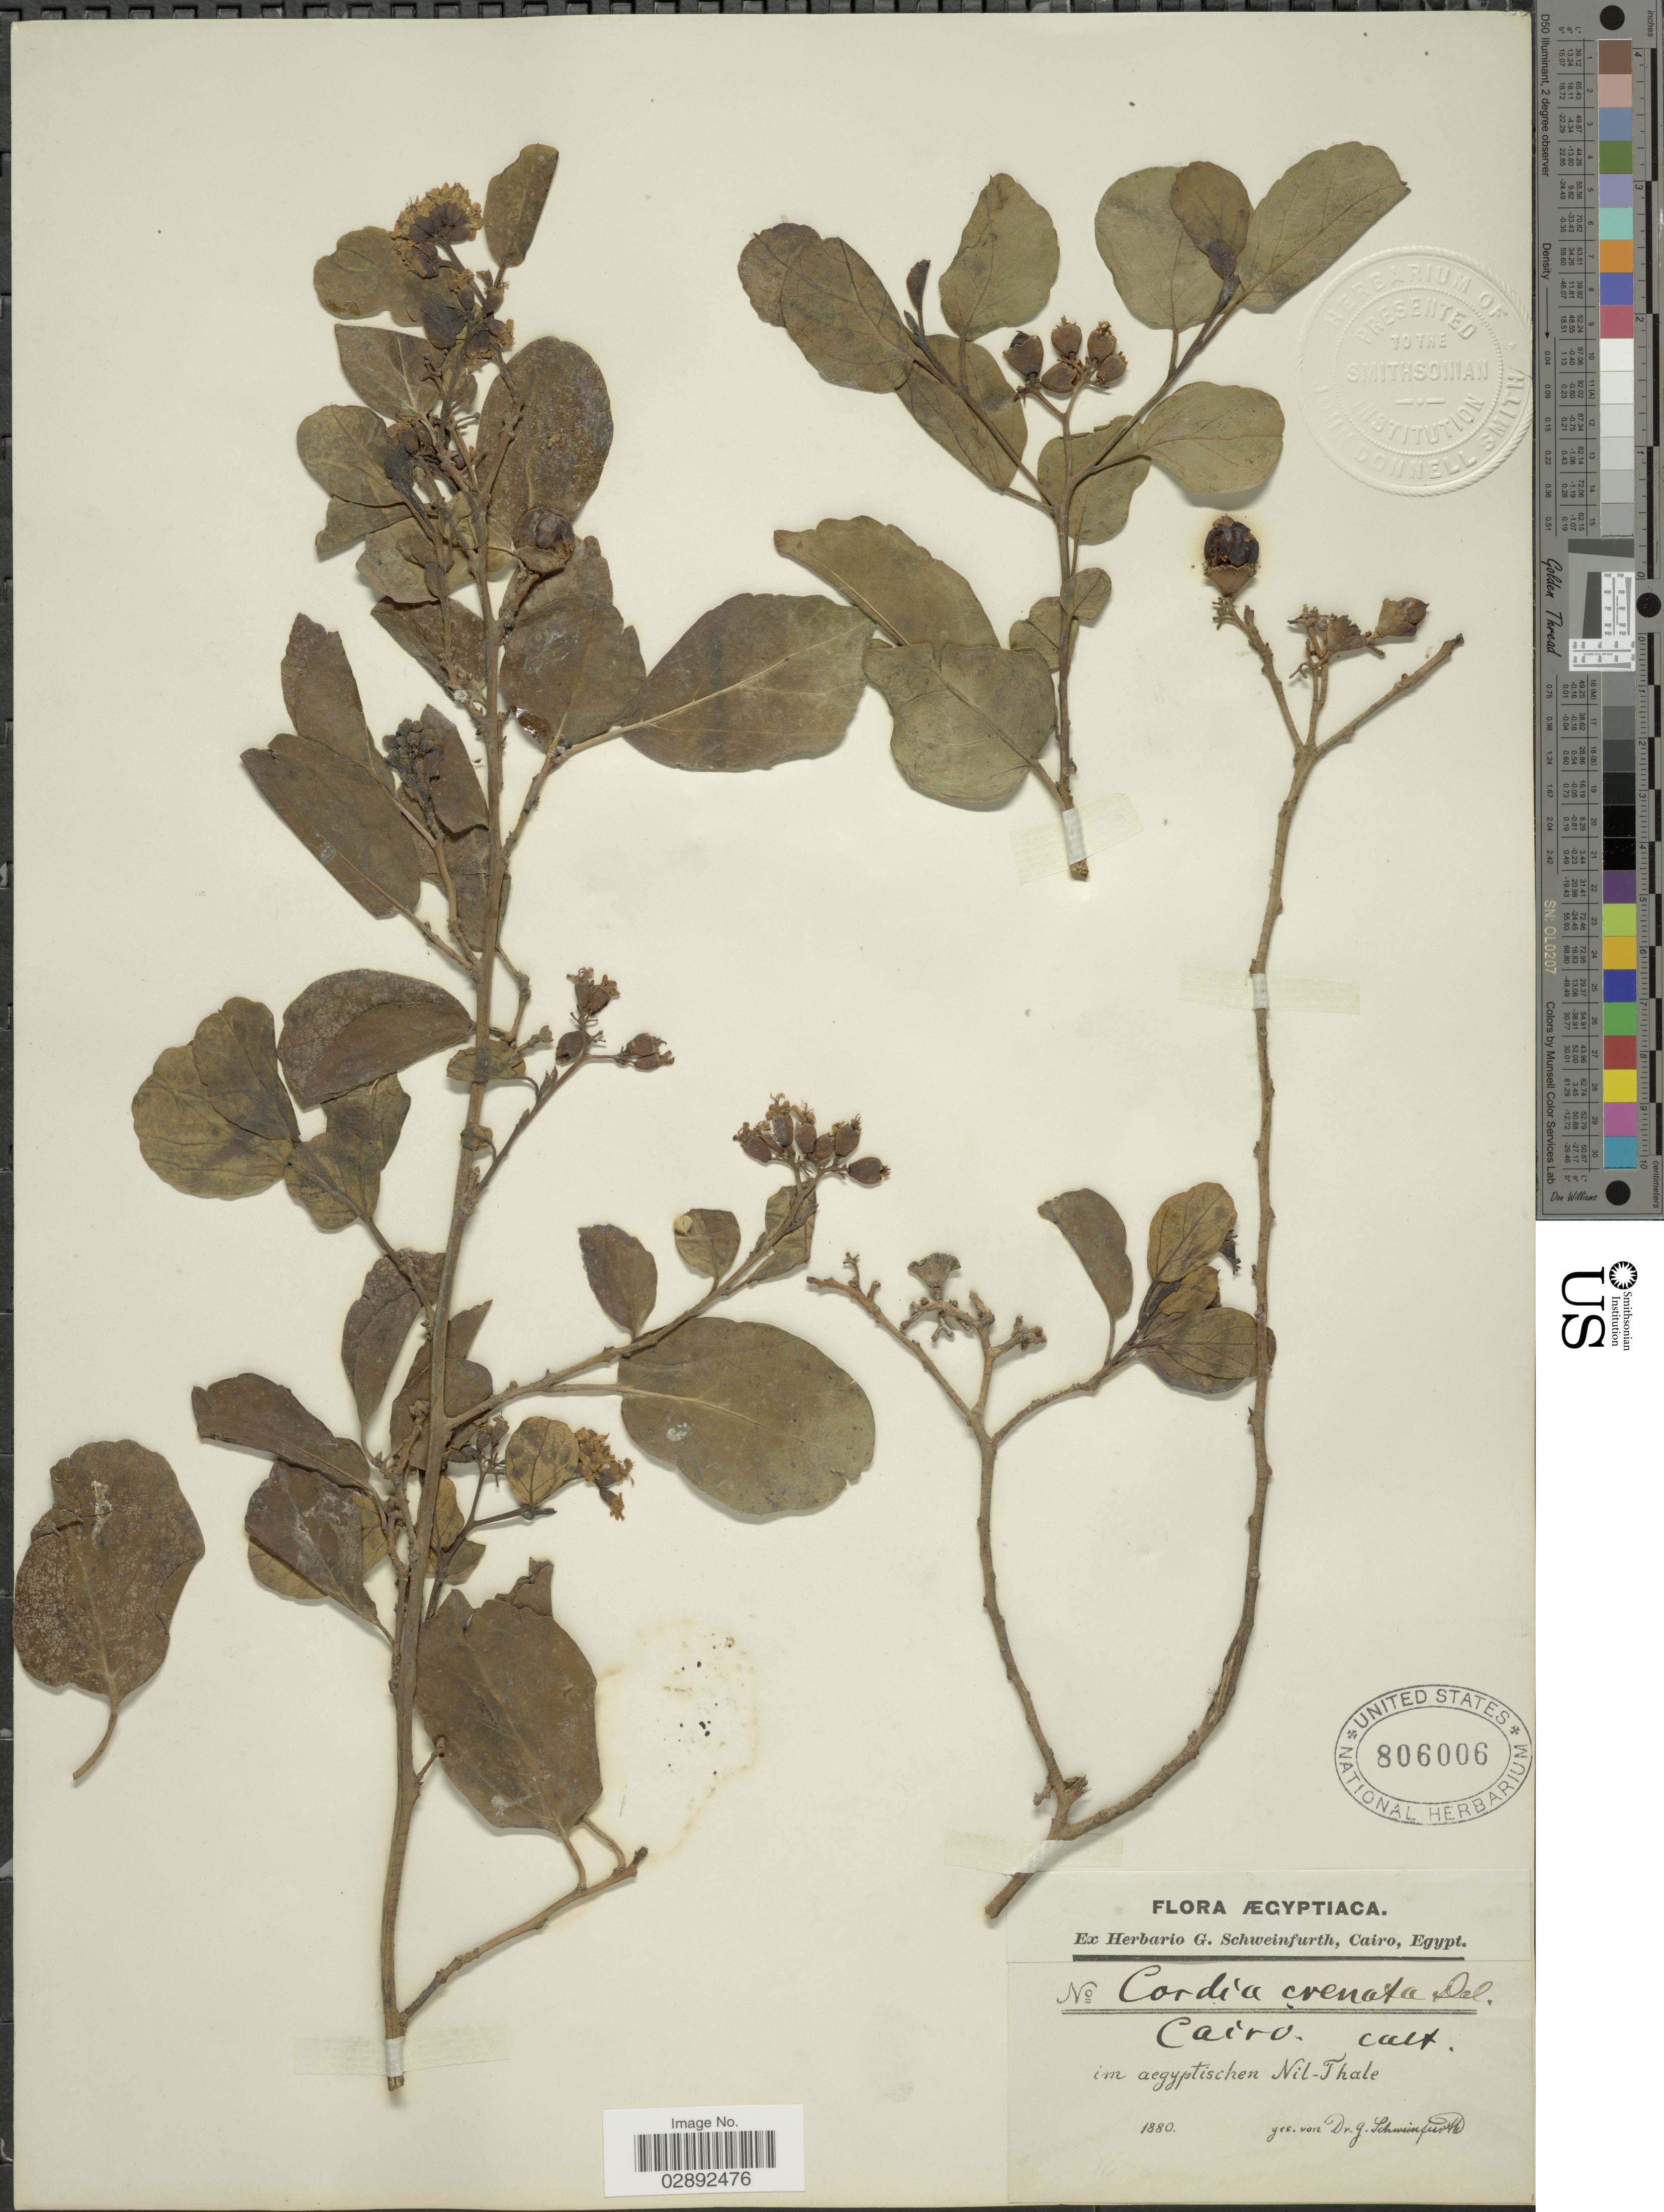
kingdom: Plantae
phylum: Tracheophyta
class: Magnoliopsida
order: Boraginales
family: Cordiaceae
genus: Cordia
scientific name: Cordia crenata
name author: Delile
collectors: G. A. Schweinfurth (herbarium)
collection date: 1880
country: Egypt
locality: Ægyptiaca. Cairo. Im Aegyptischen Nil-Thale.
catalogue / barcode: US 806006